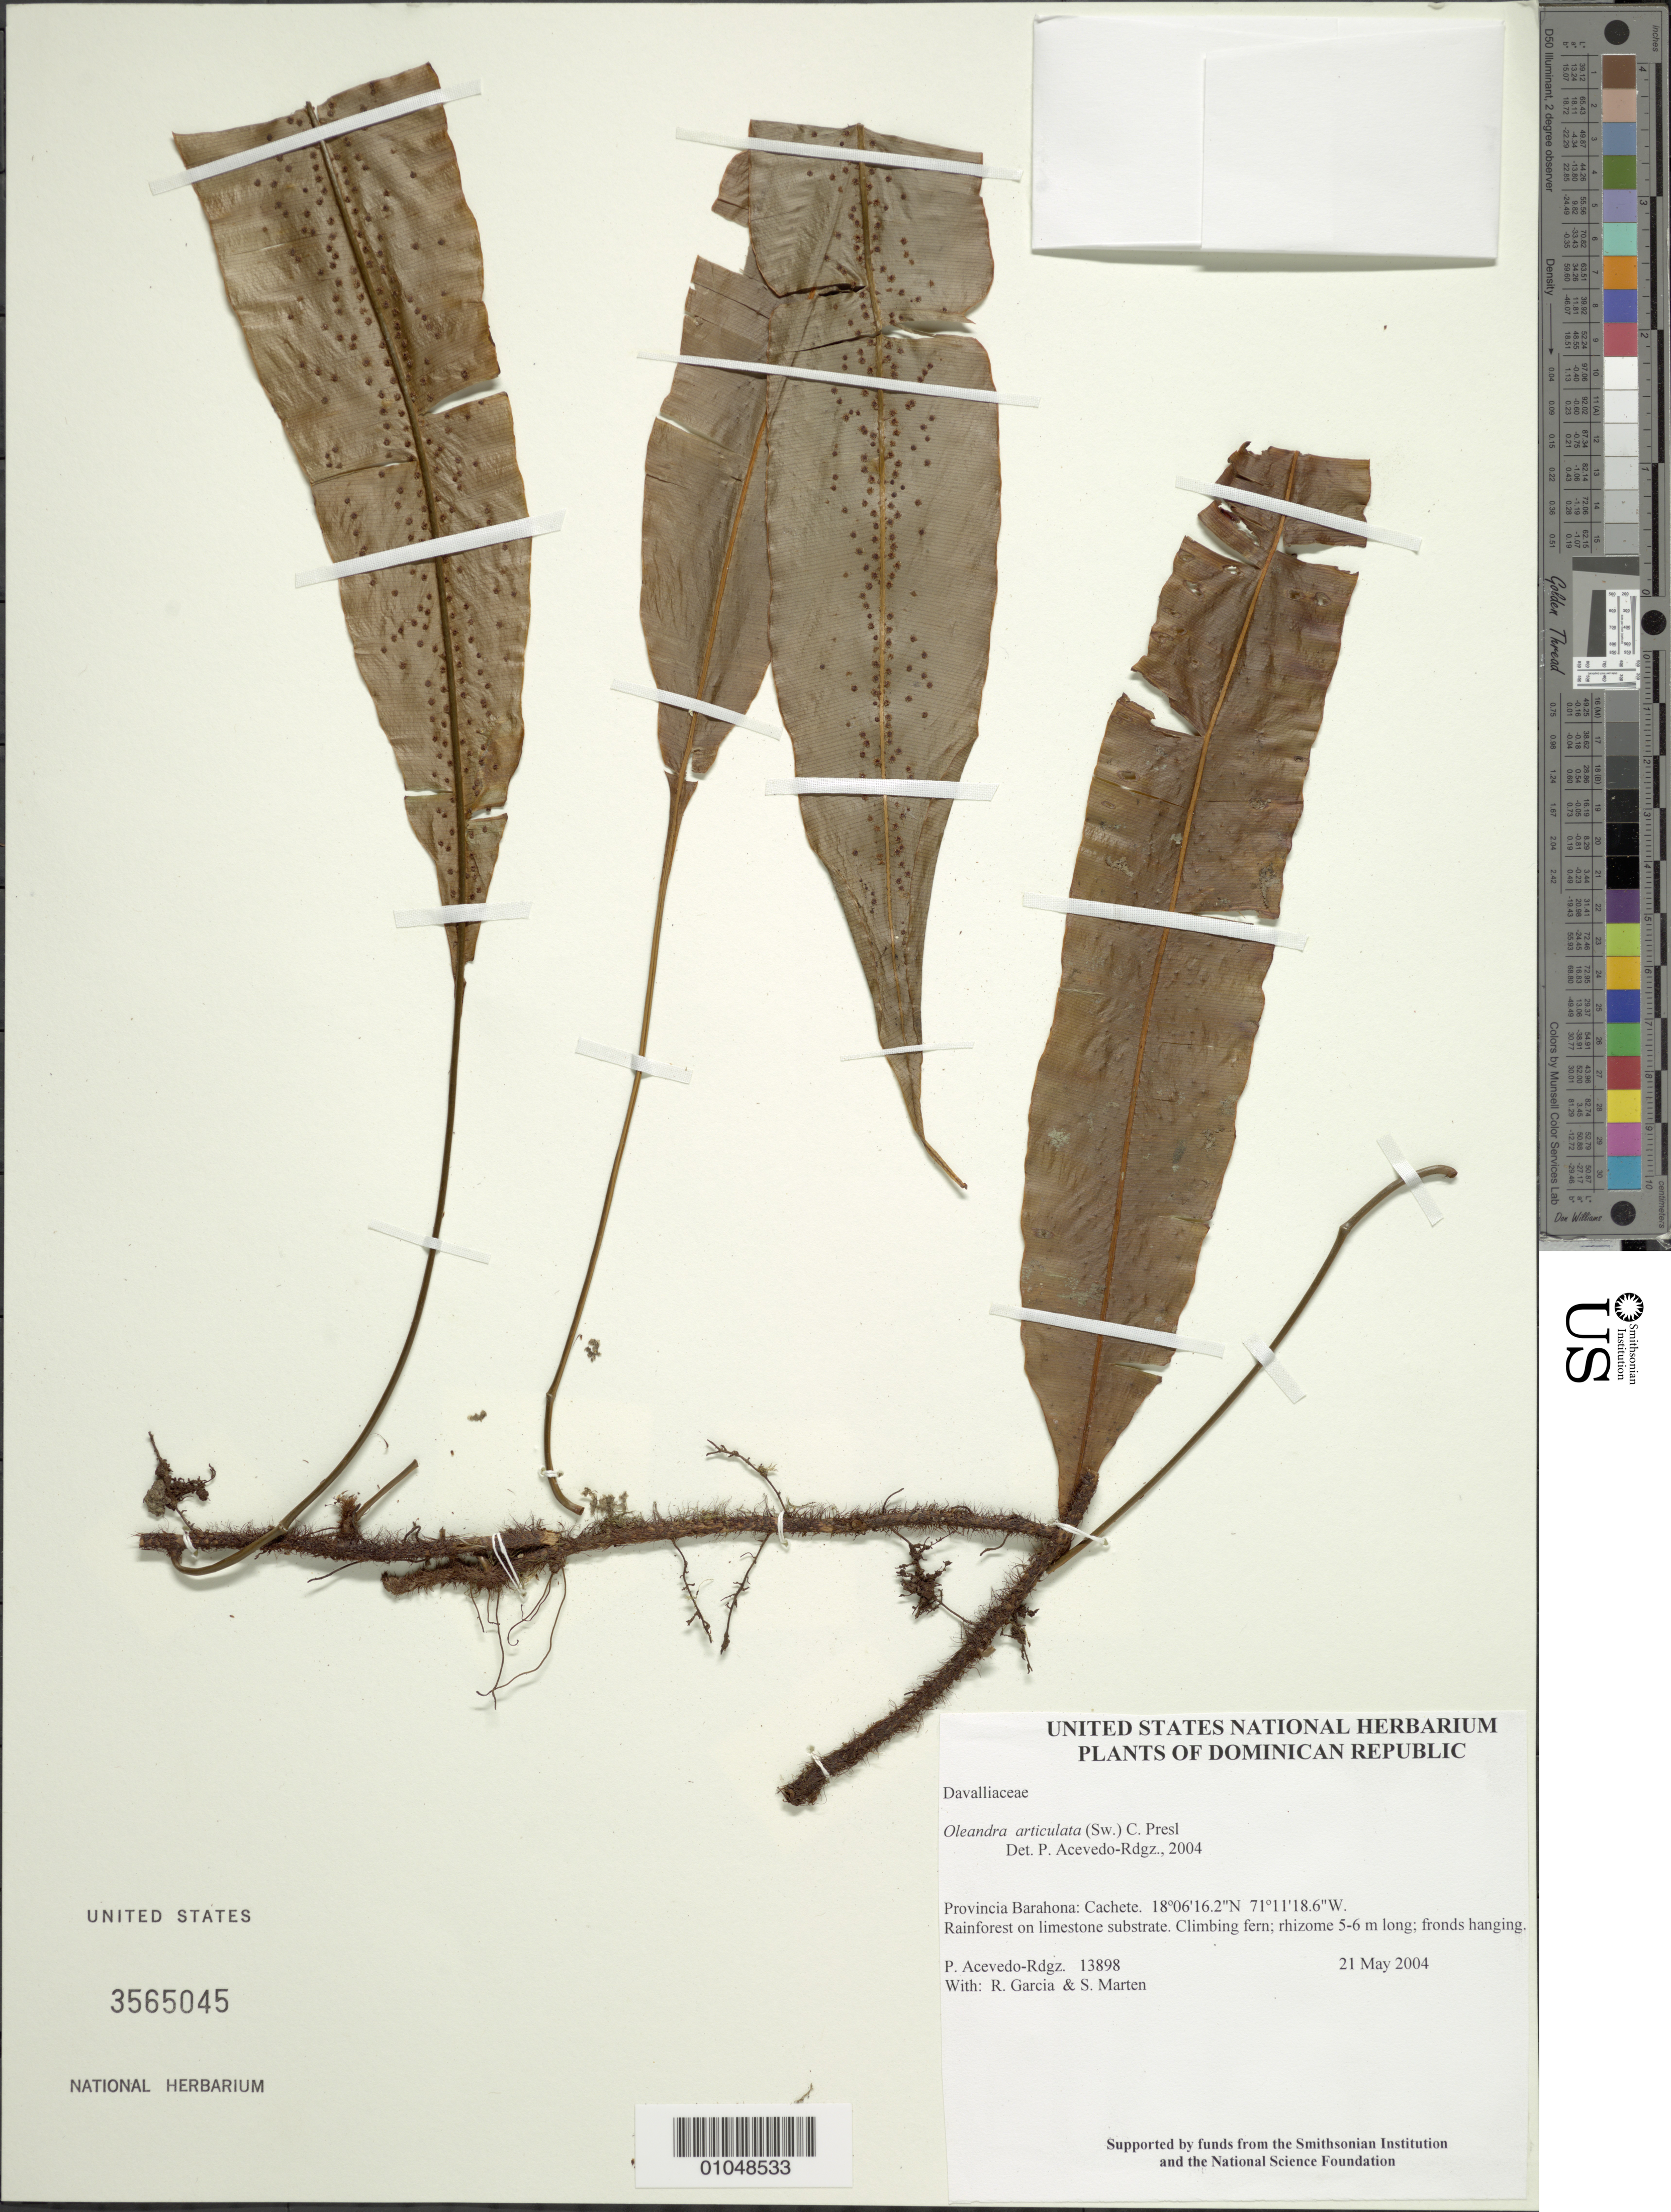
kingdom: Plantae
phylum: Tracheophyta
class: Polypodiopsida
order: Polypodiales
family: Oleandraceae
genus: Oleandra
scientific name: Oleandra articulata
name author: (Sw.) C. Presl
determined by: Acevedo-Rodríguez, P., (BOT), Smithsonian Institution - National Museum of Natural History (UNITED STATES)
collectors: P. Acevedo-Rodr., R. G. García & S. Marten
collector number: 13898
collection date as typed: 21 May 2004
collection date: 2004-05-21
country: Dominican Republic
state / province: Barahona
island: Hispaniola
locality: Cachete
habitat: Rainforest on limestone substrate.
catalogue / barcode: US 3565045